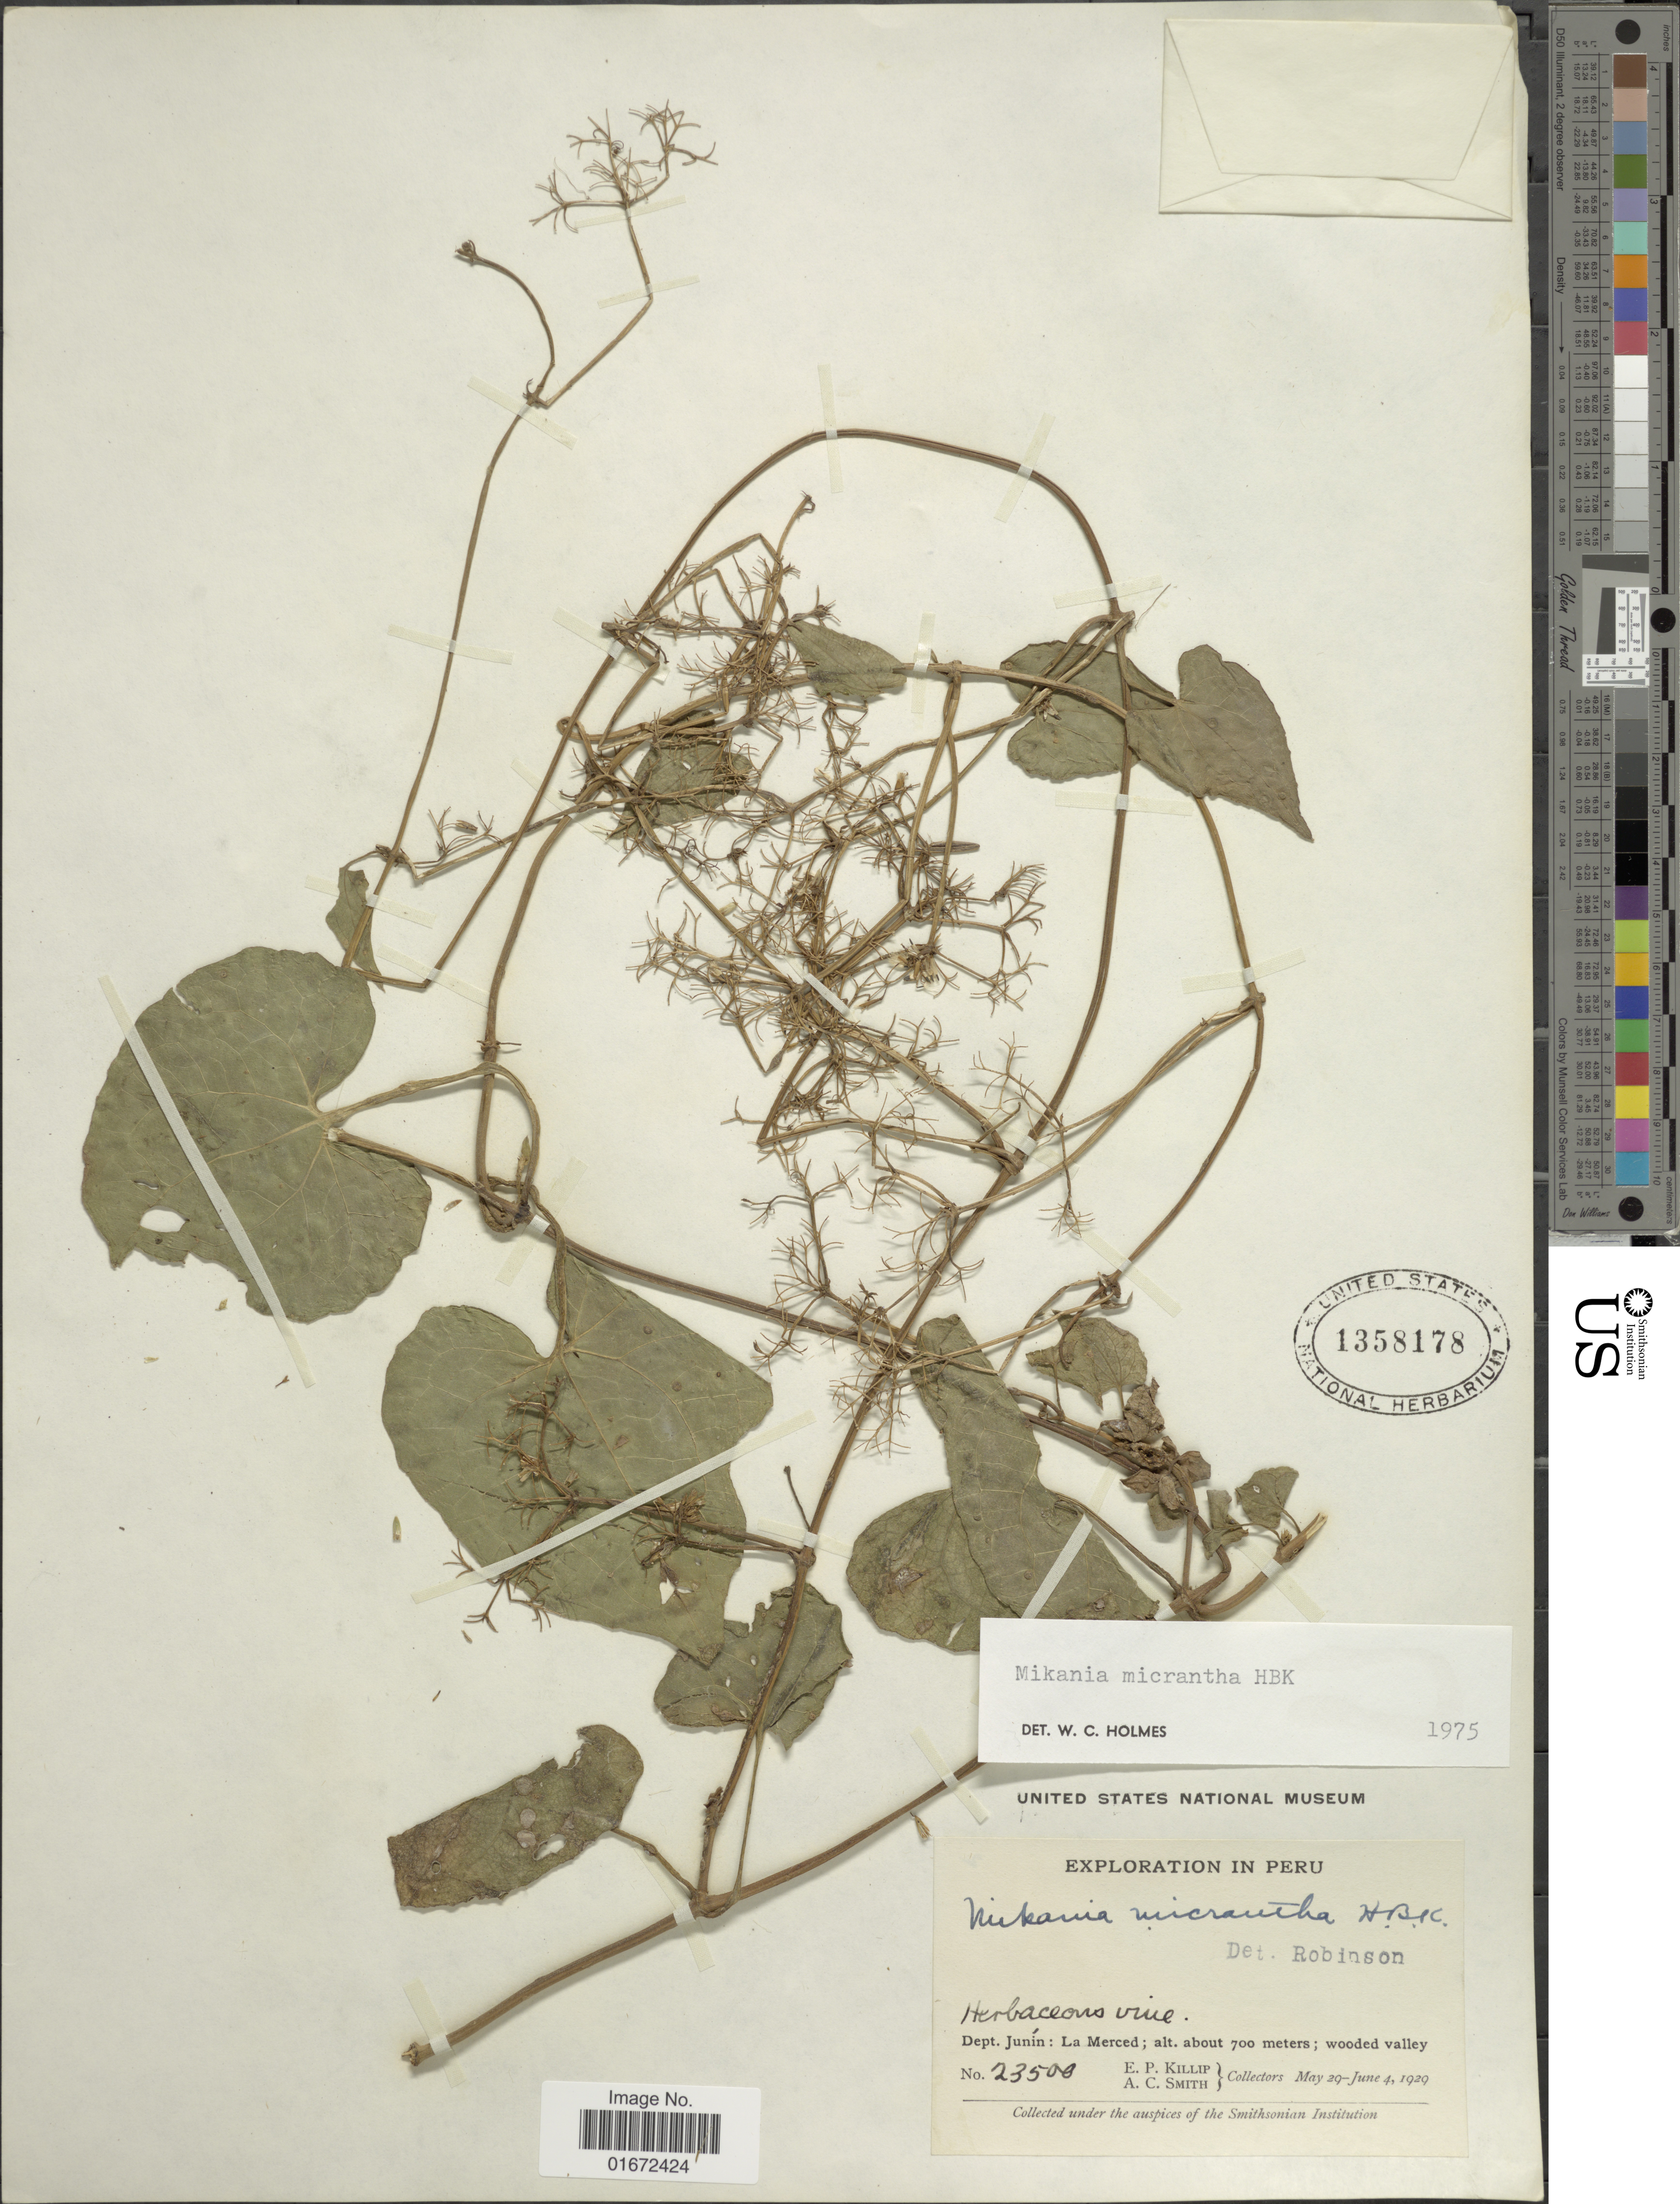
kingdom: Plantae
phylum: Tracheophyta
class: Magnoliopsida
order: Asterales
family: Asteraceae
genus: Mikania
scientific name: Mikania micrantha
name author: Kunth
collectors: E. P. Killip & A. C. Smith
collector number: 23500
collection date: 1929-05-29/1929-06-04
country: Peru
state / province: Junín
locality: Dept. Junín: La Merced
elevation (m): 700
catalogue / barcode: US 1358178